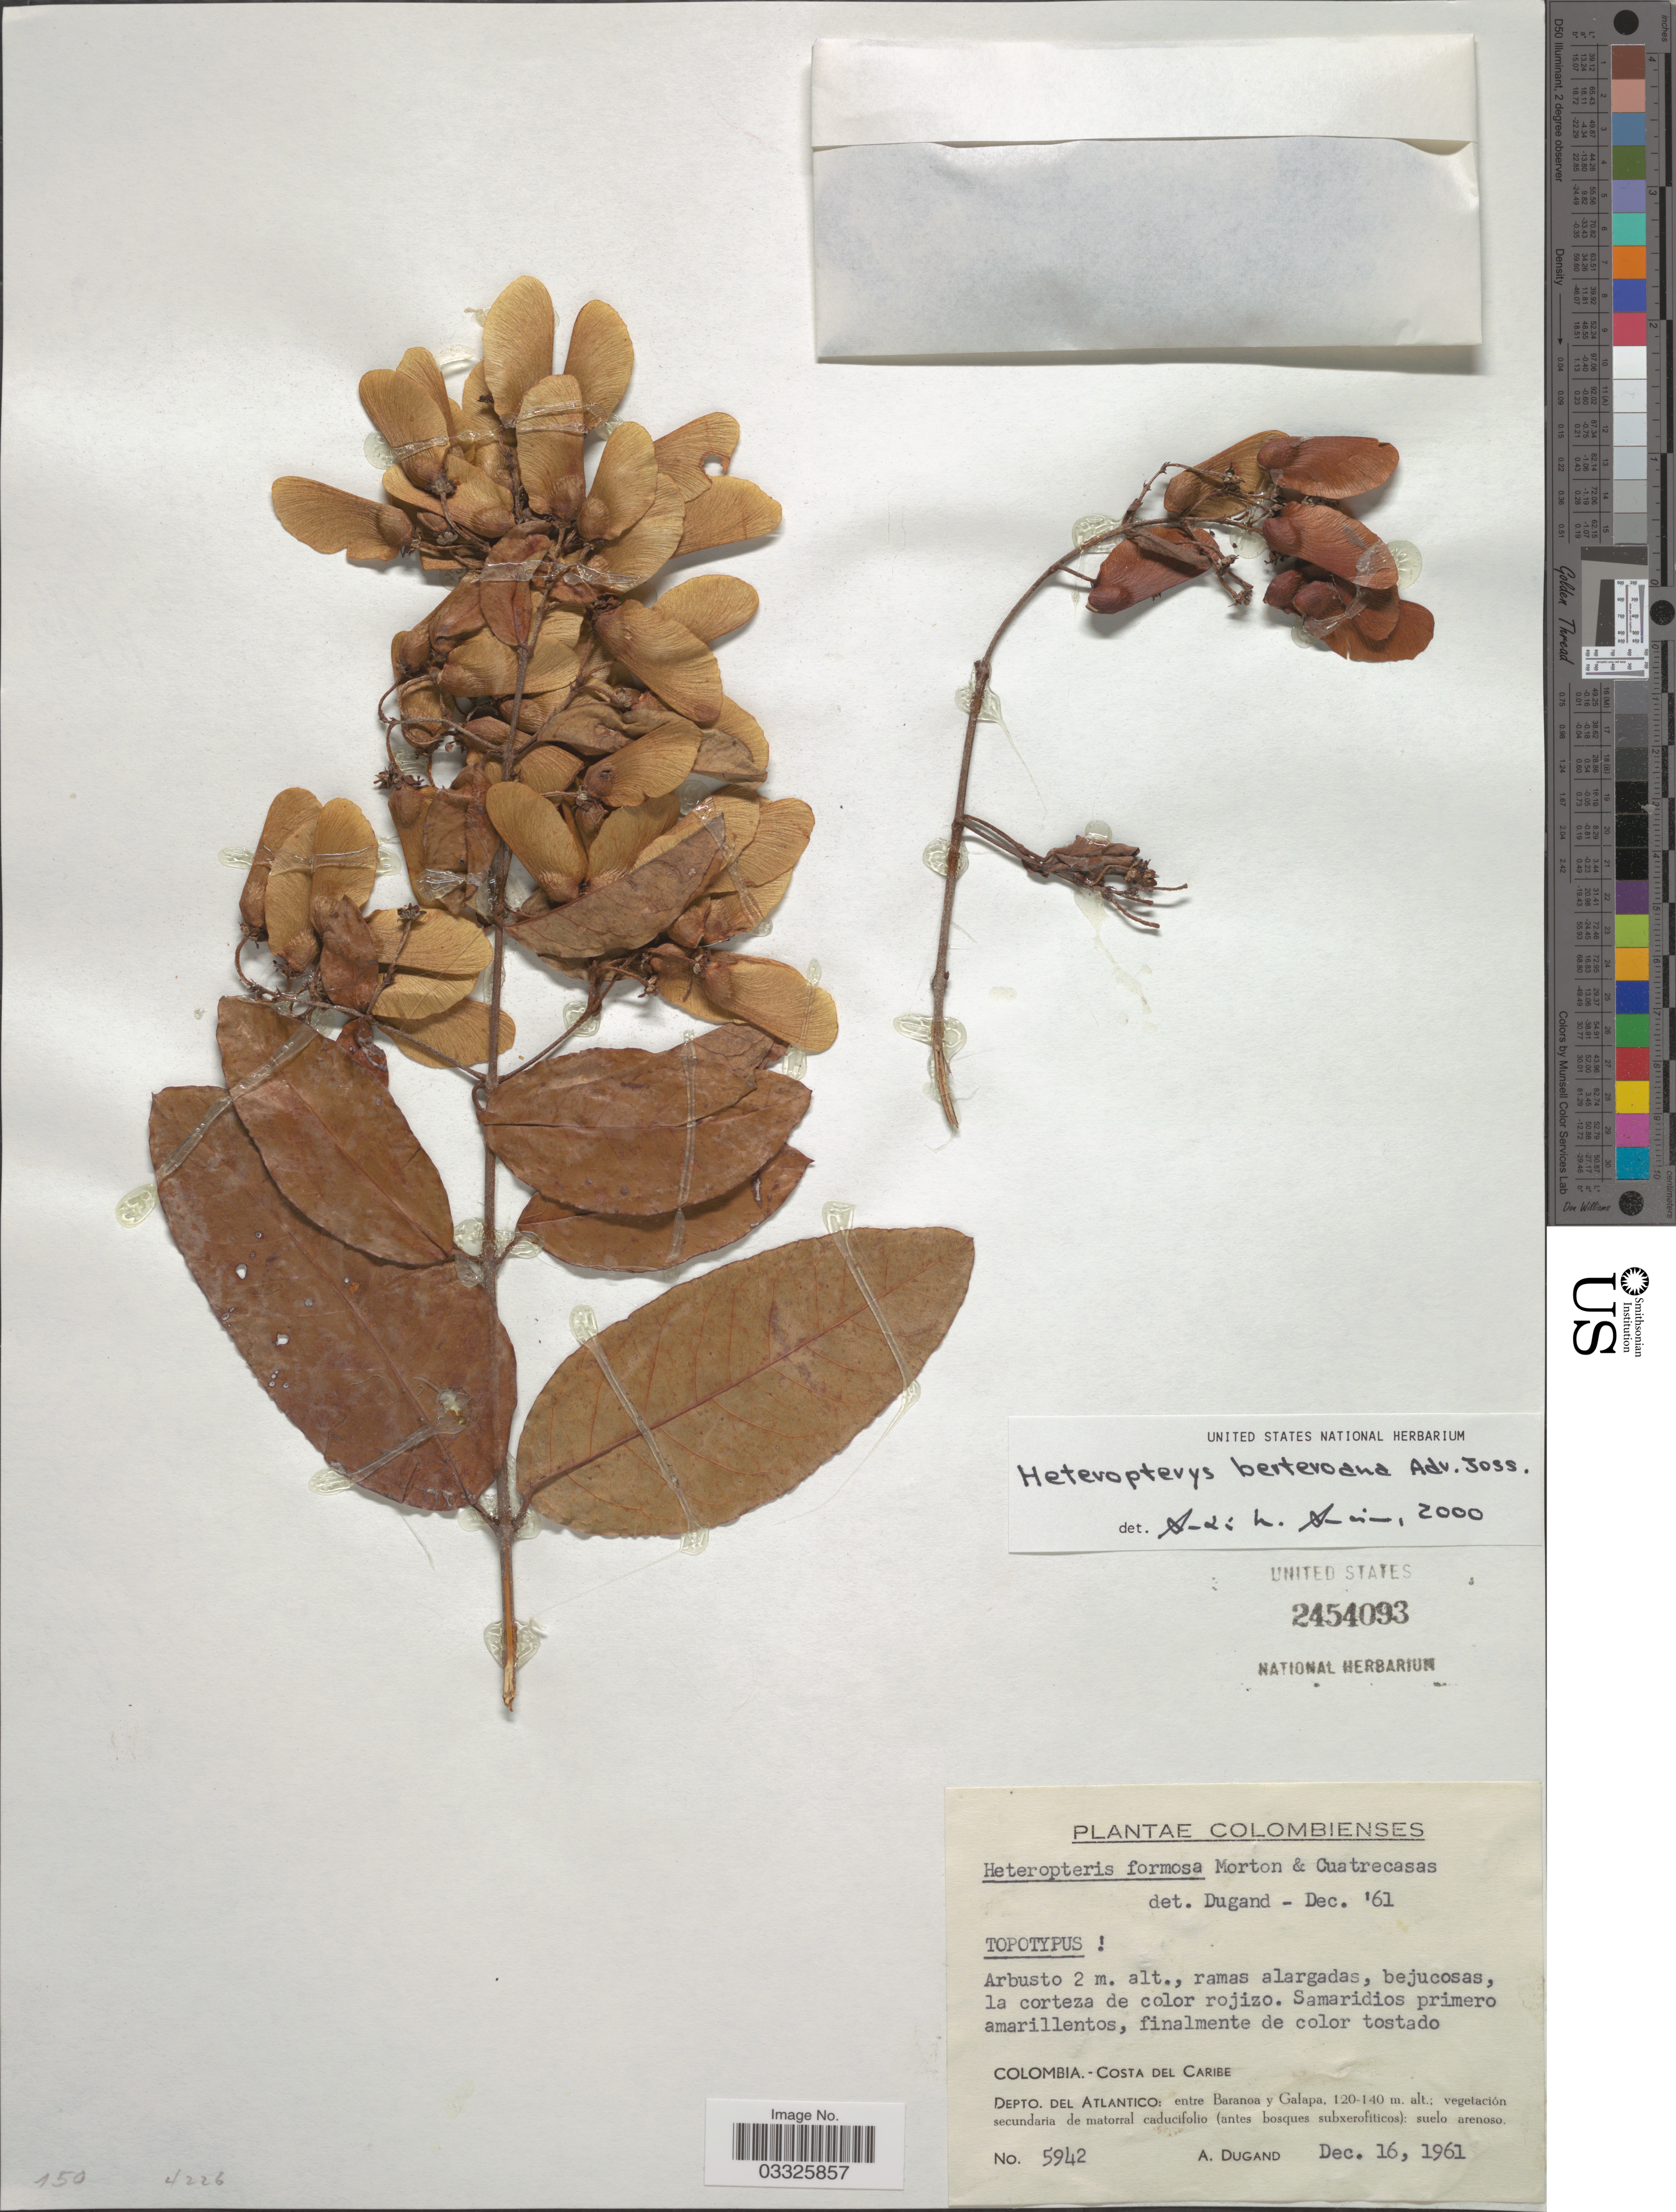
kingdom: Plantae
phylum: Tracheophyta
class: Magnoliopsida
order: Malpighiales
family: Malpighiaceae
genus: Heteropterys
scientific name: Heteropterys berteroana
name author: A. Juss.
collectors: A. Dugand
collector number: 5942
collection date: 1961-12-16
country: Colombia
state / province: Atlántico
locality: Costa del Caribe. Depto. del Atlantico: entre Baranoa y Galapa.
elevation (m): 120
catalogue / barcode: US 2454093